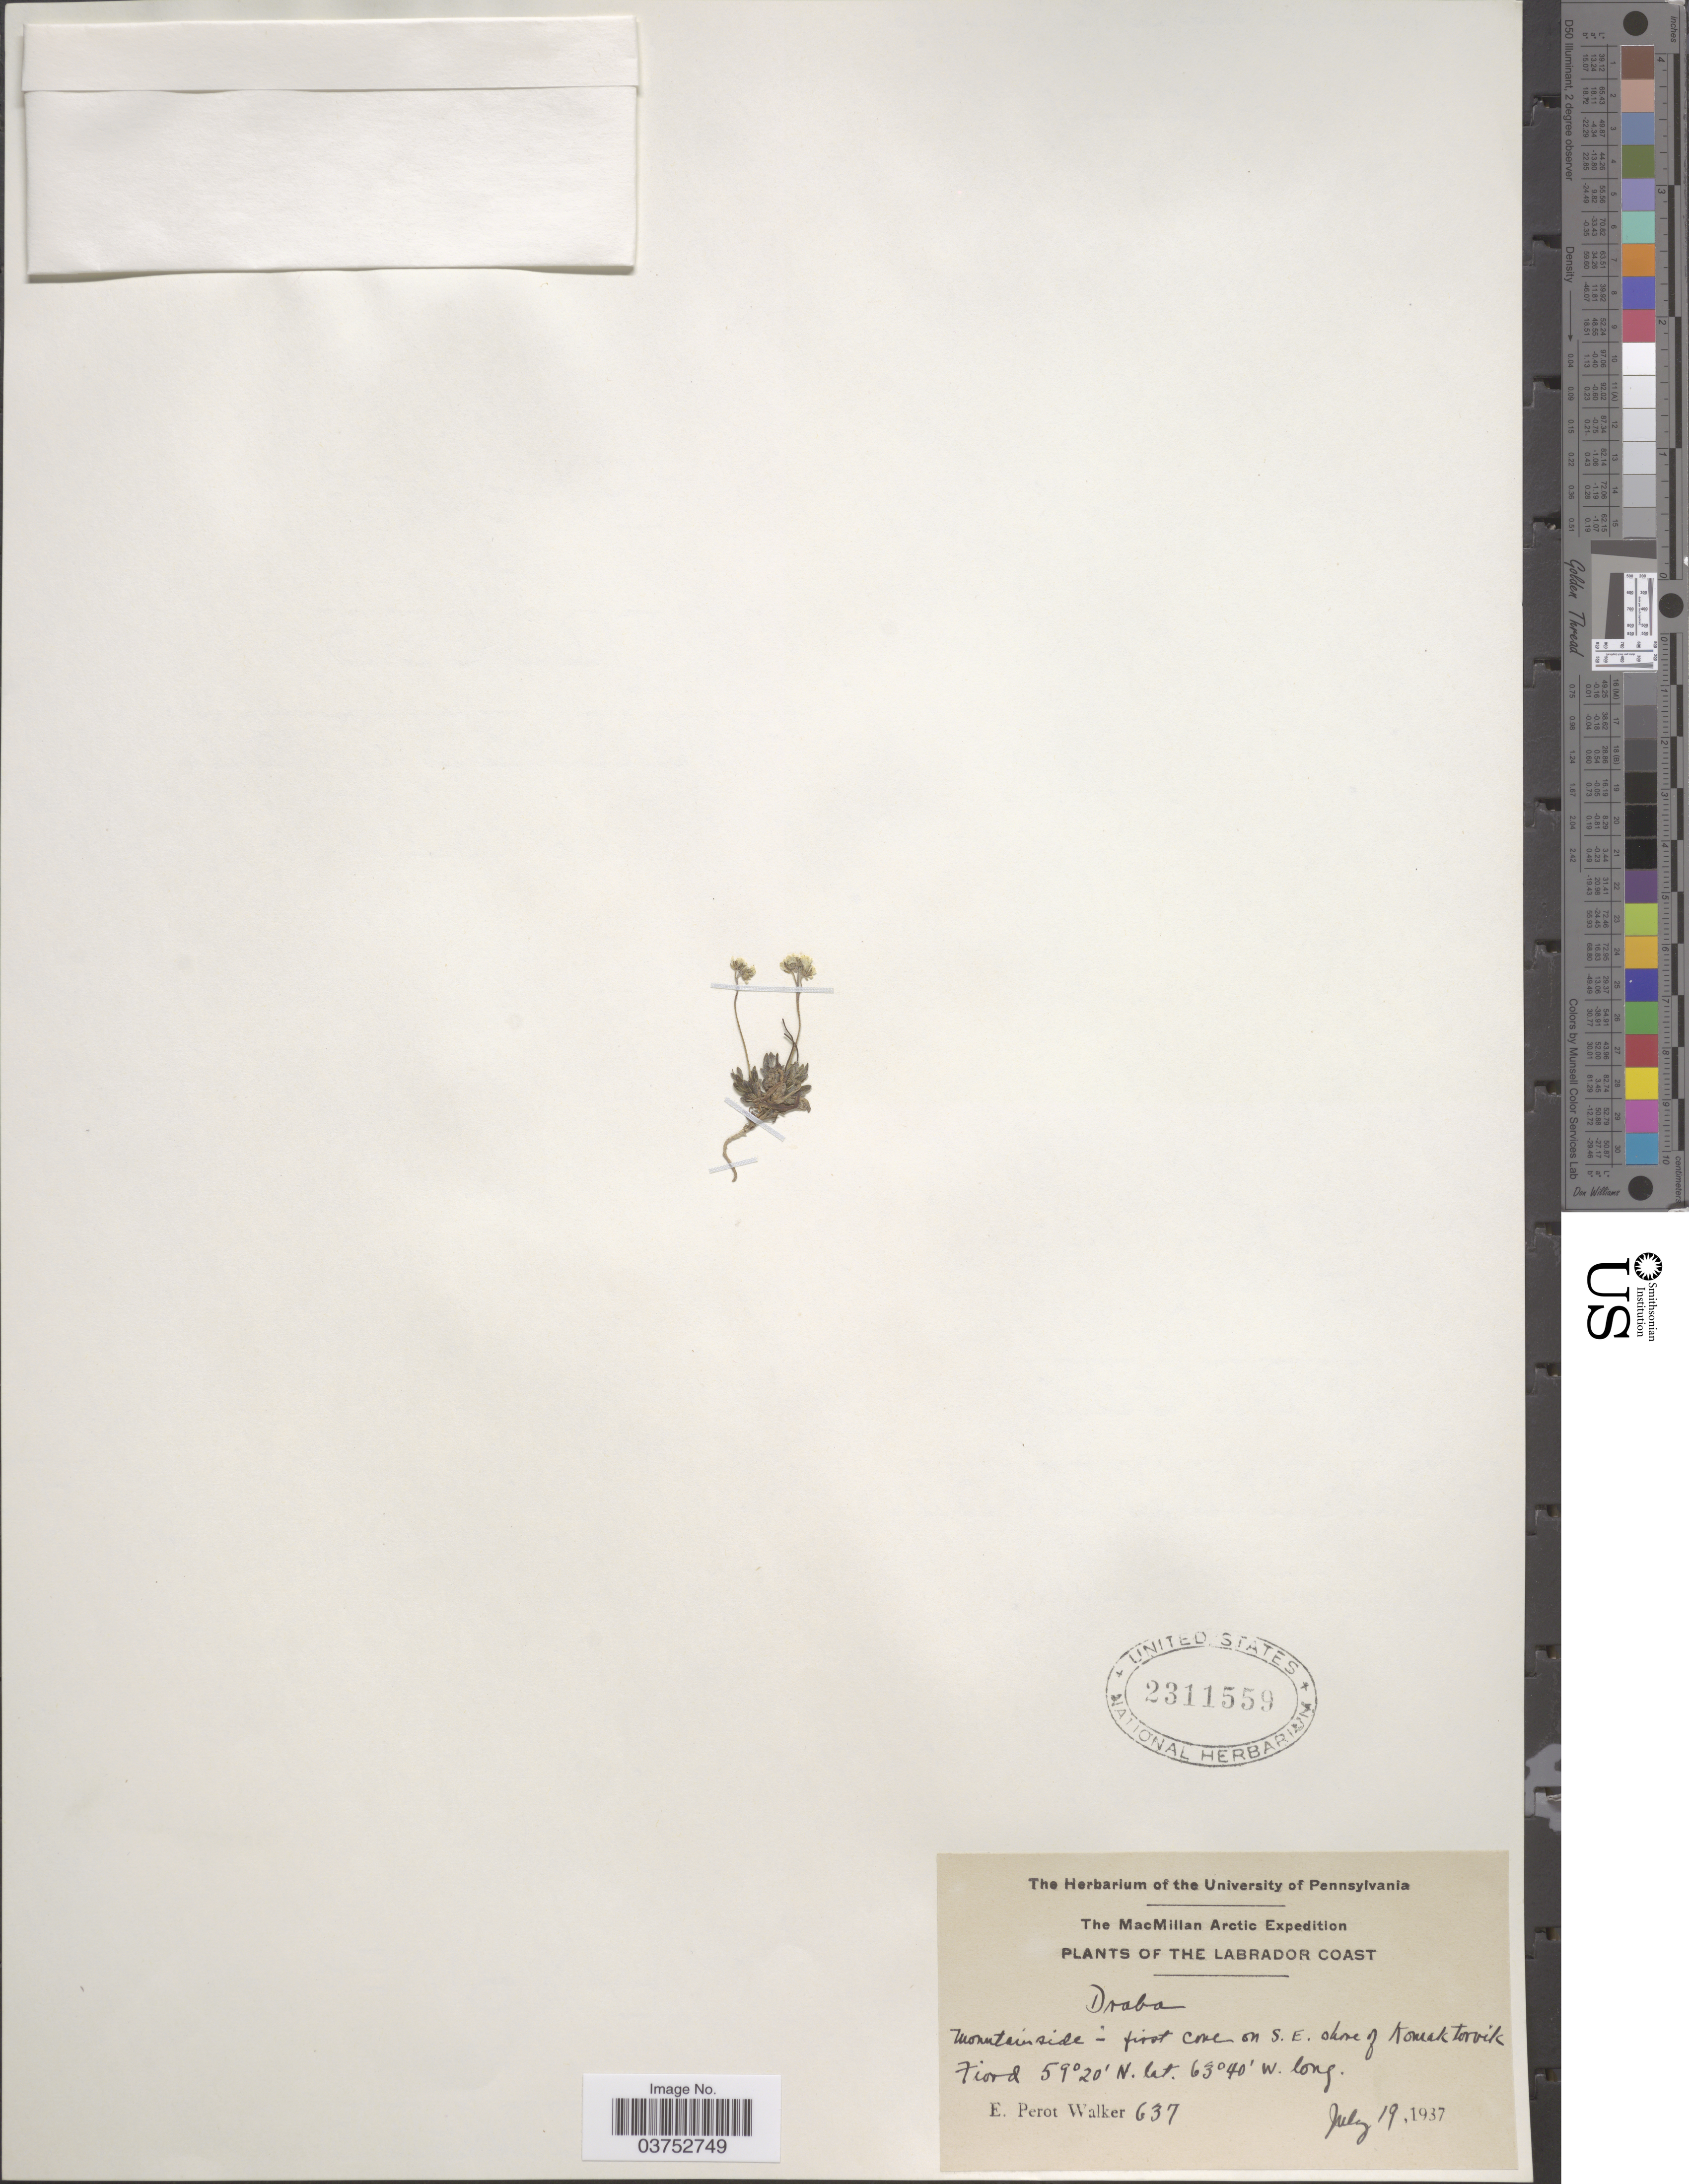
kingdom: Plantae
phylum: Tracheophyta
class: Magnoliopsida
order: Brassicales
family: Brassicaceae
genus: Draba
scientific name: Draba sp.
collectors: E. Walker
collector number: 637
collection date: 1937-07-19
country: Canada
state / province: Newfoundland and Labrador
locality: The Labrador Coast. Mountain side - first cove on S. E. shore of Komaktorvik Fiord.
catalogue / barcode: US 2311559